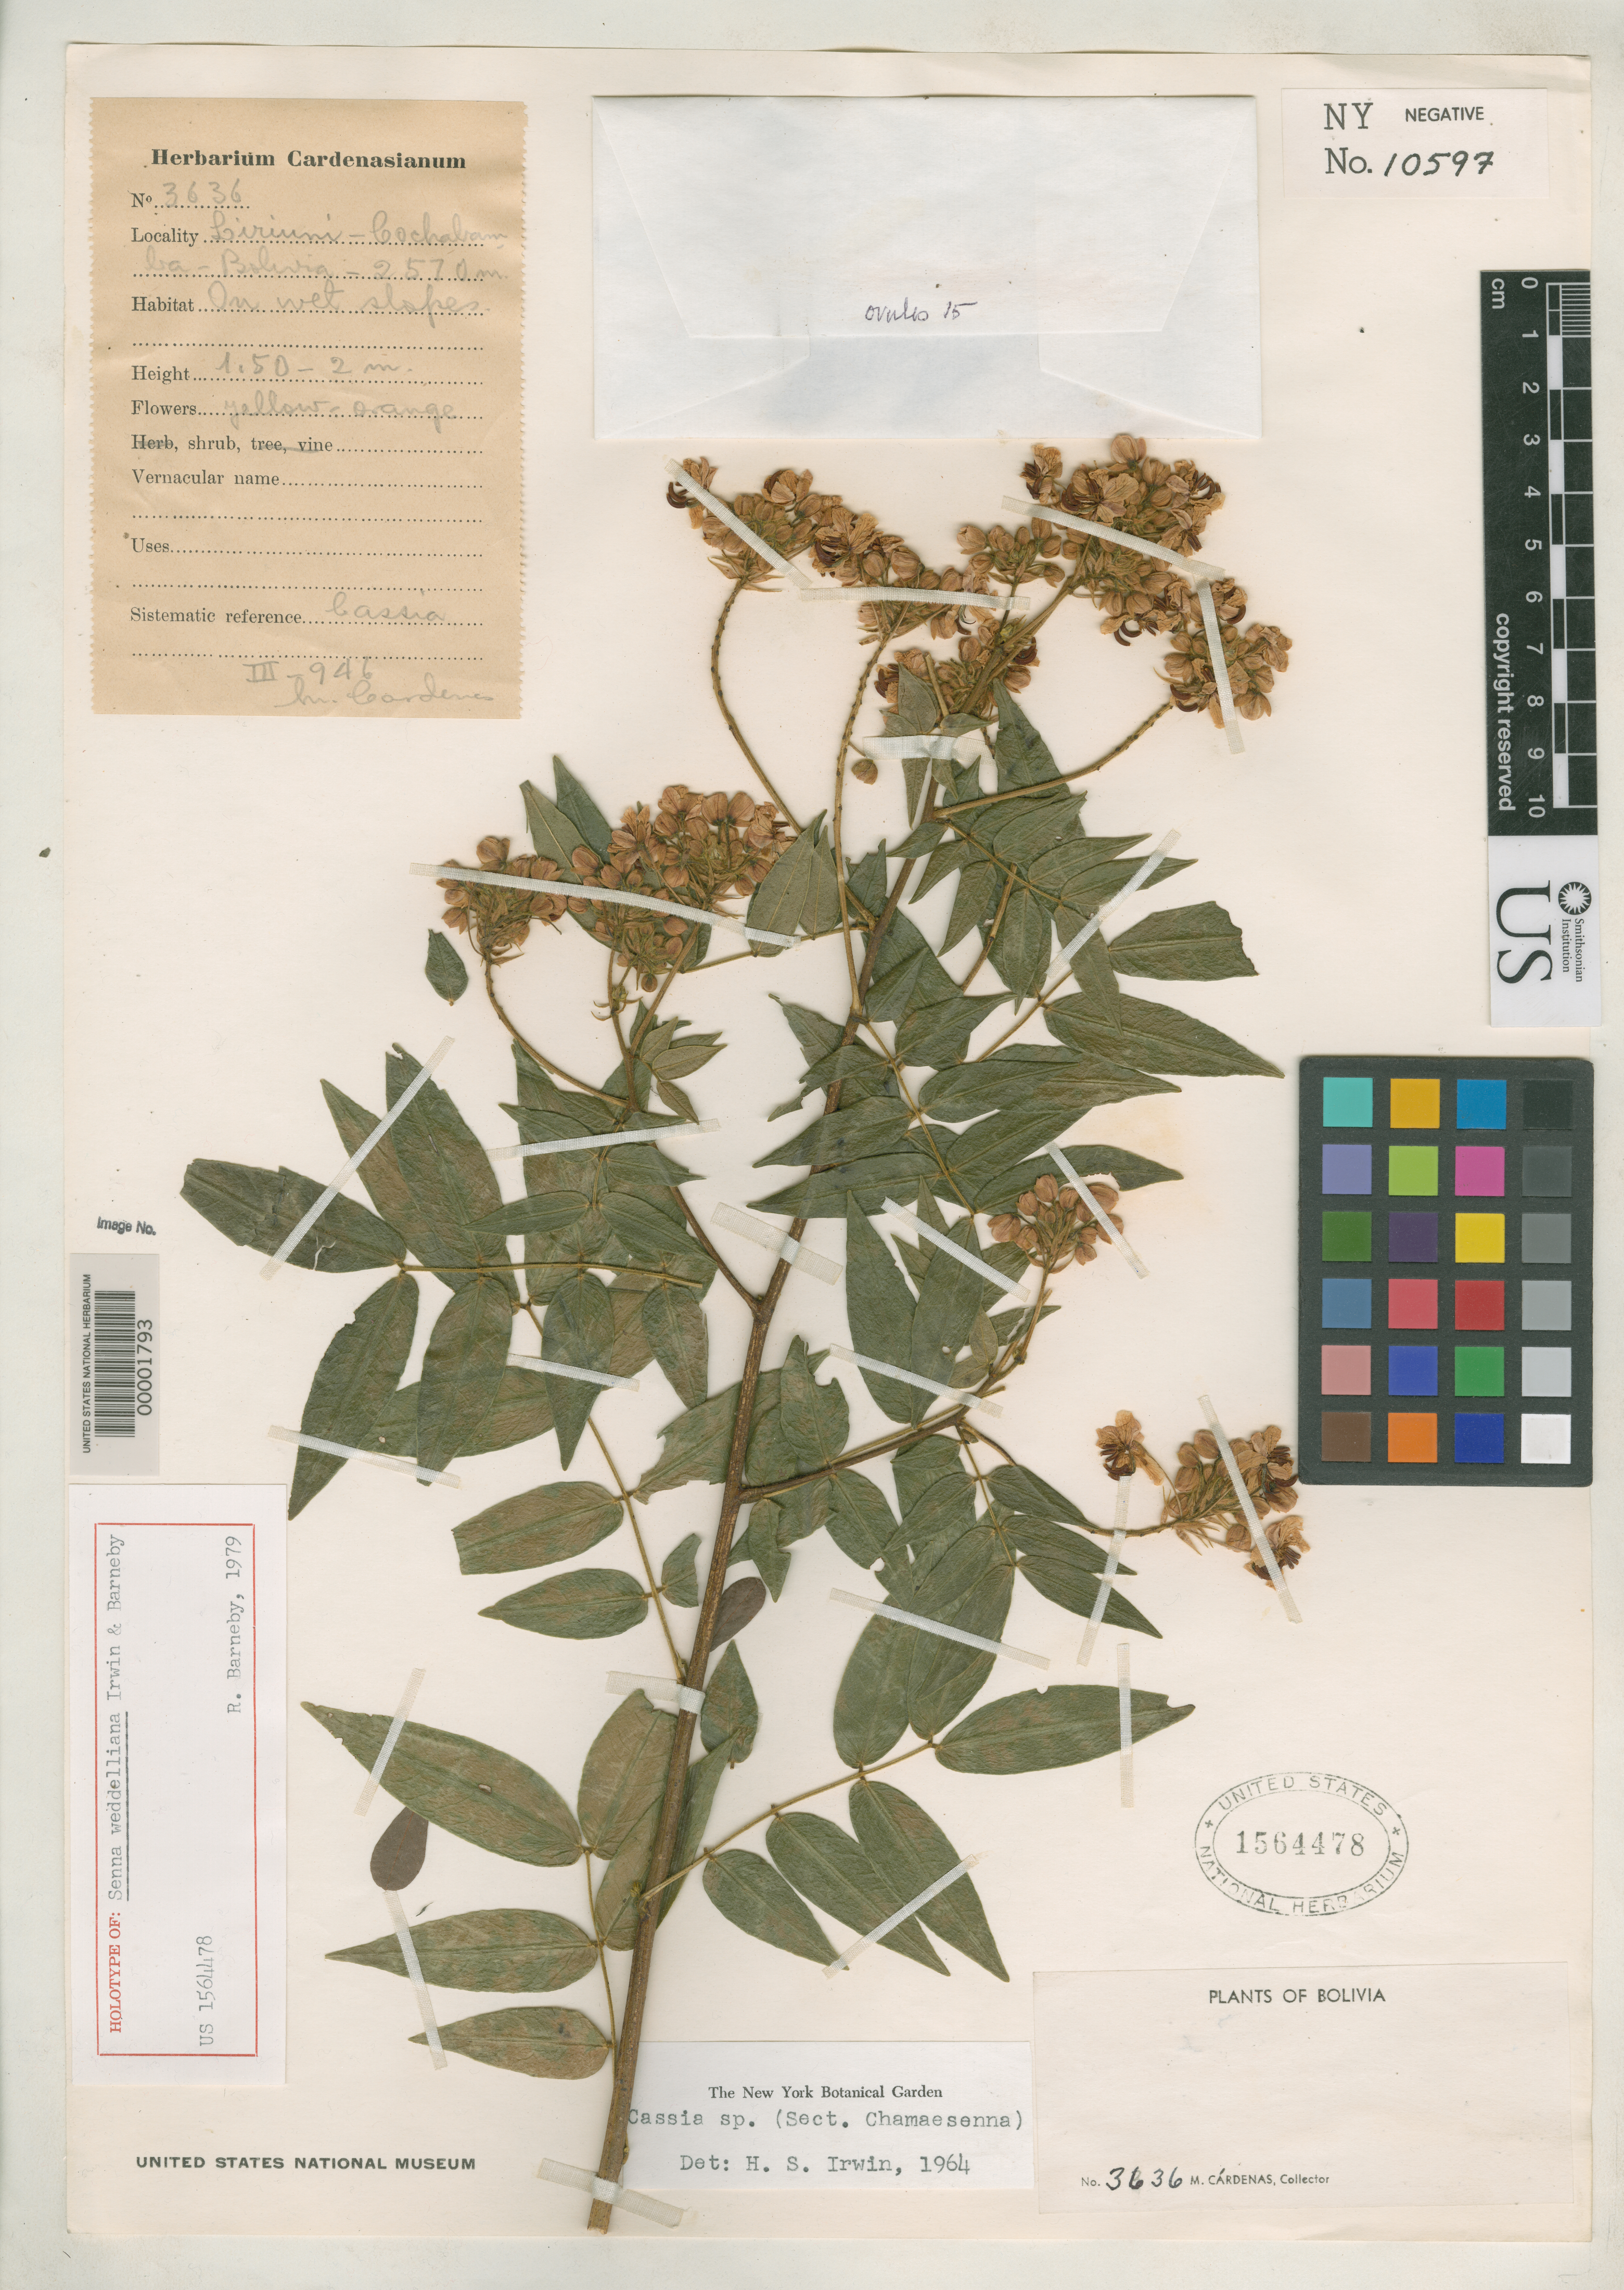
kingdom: Plantae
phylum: Tracheophyta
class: Magnoliopsida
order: Fabales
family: Fabaceae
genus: Senna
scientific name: Senna weddelliana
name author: H.S. Irwin & Barneby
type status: Holotype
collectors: M. Cárdenas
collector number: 3636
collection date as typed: Mar 1946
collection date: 1946-03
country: Bolivia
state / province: Cochabamba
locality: Liriumi.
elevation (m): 2570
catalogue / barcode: US 1564478